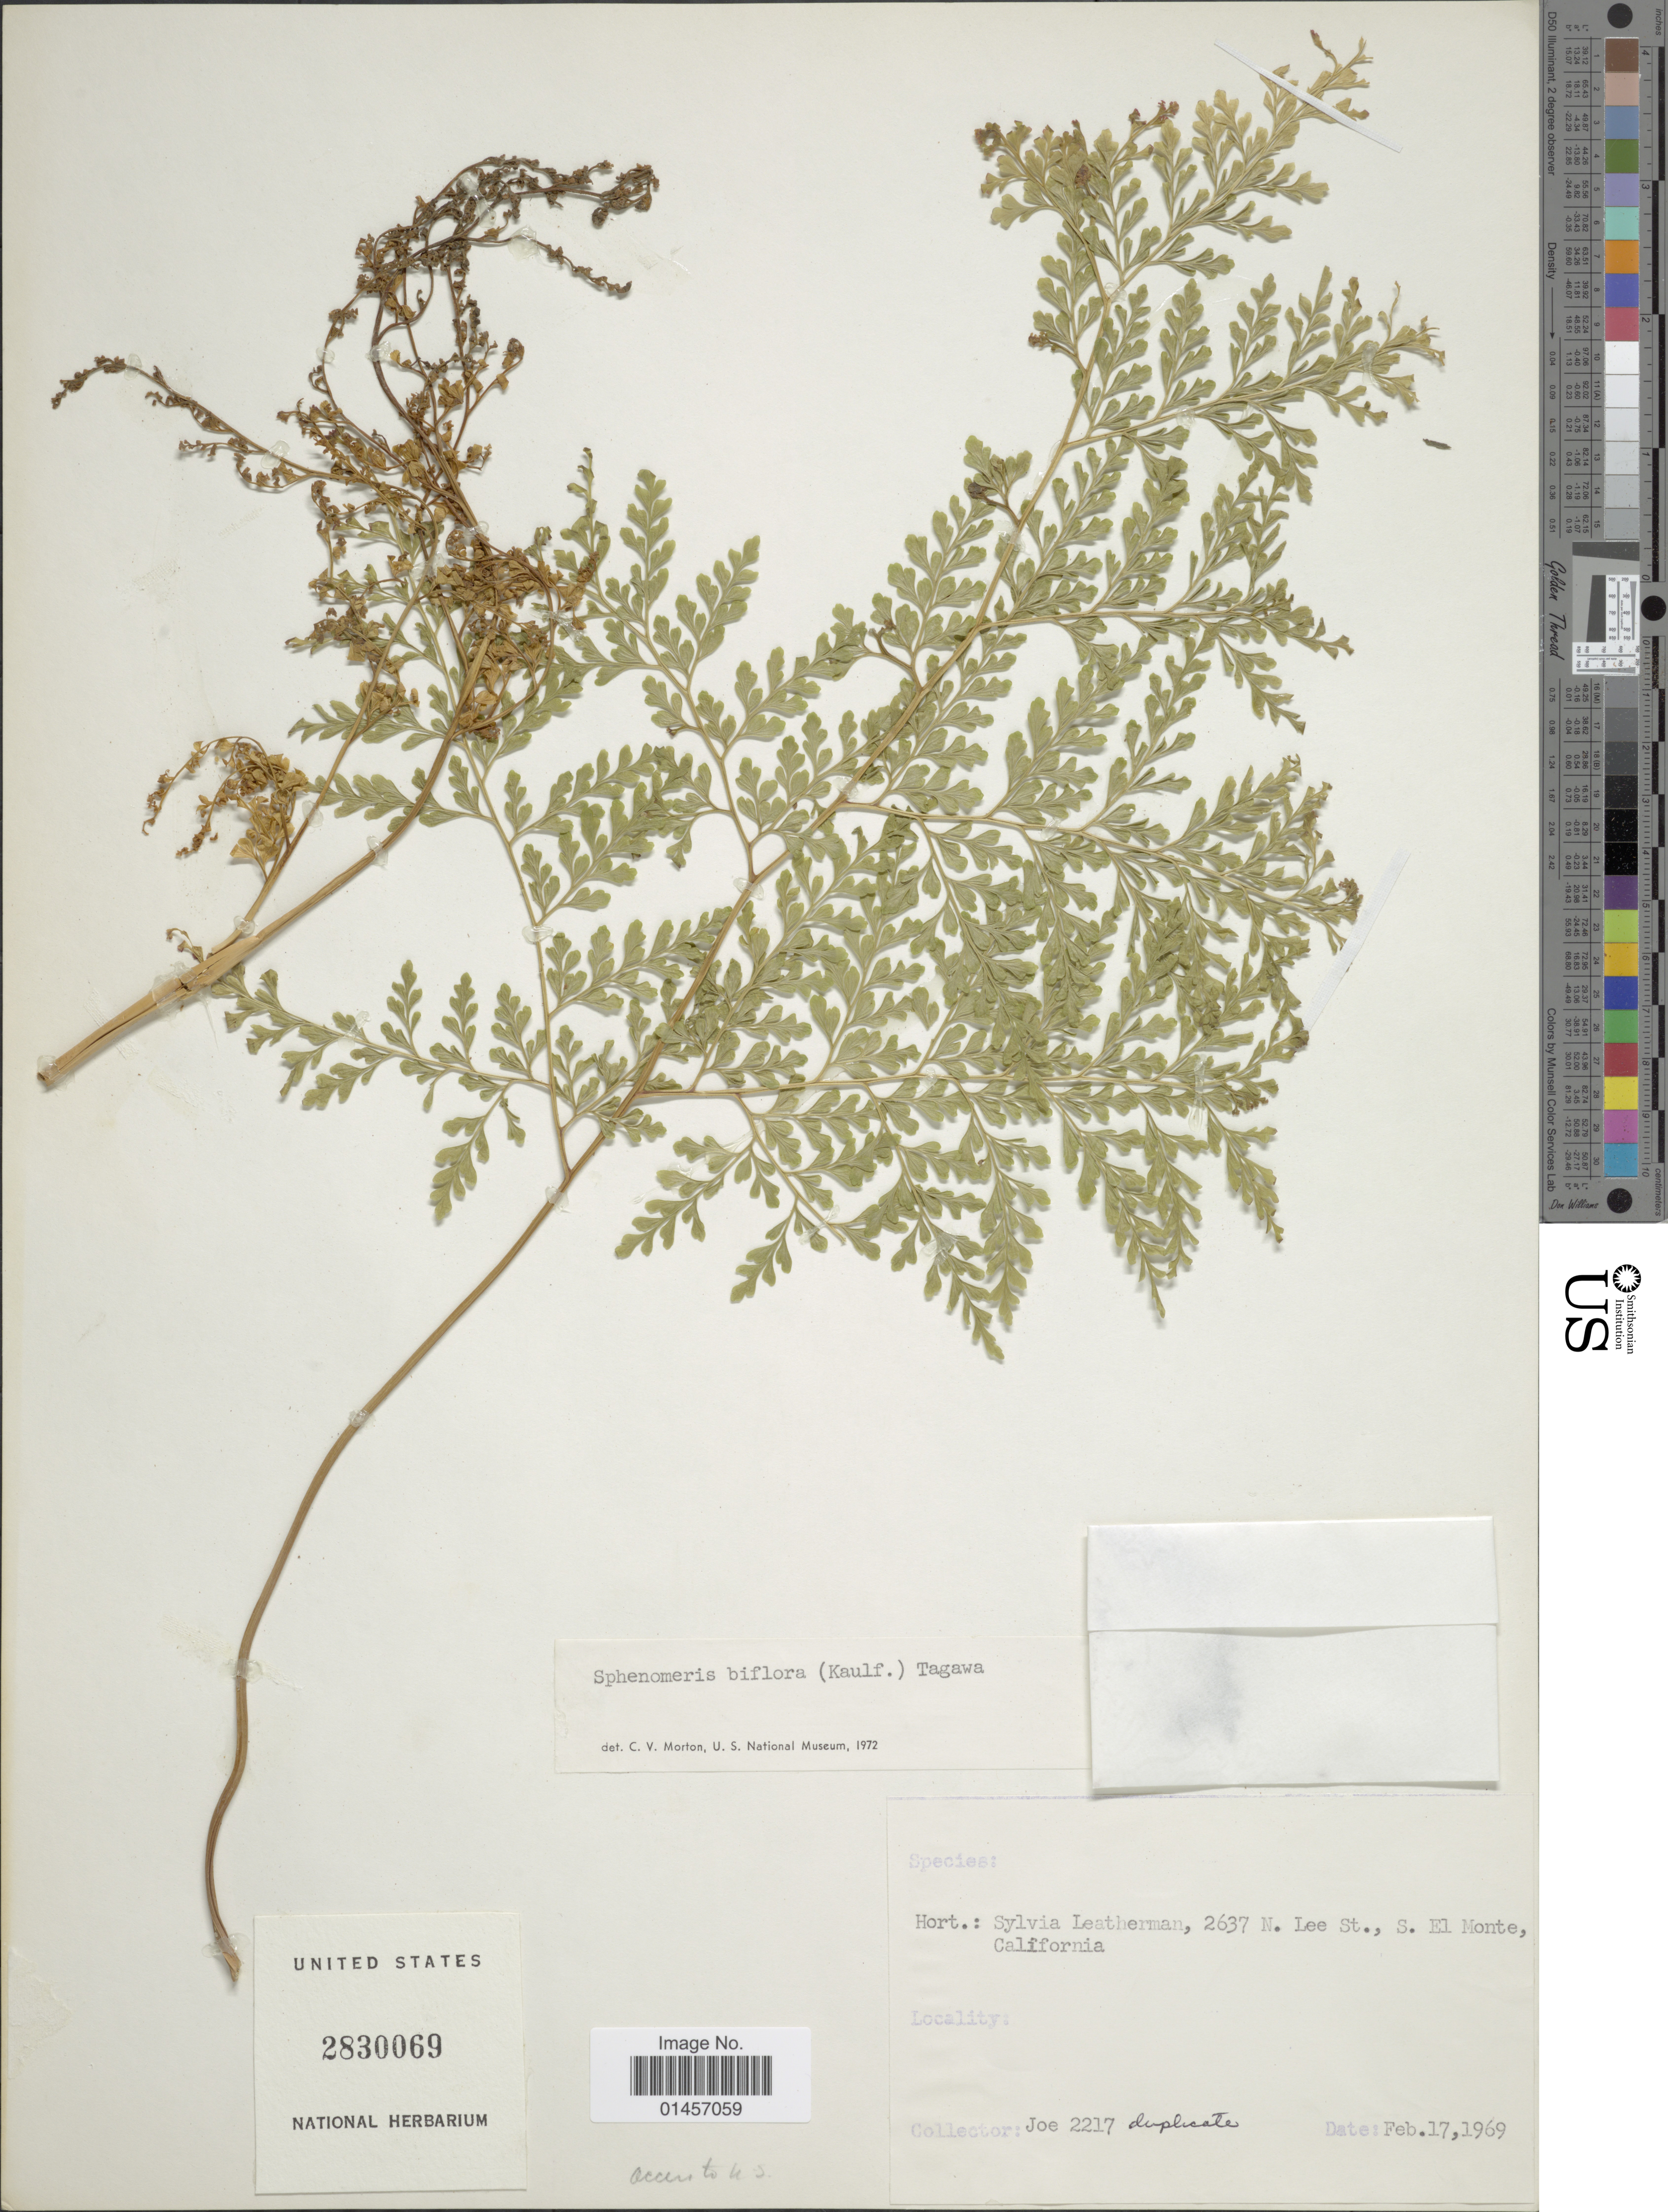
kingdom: Plantae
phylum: Tracheophyta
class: Polypodiopsida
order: Polypodiales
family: Lindsaeaceae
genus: Sphenomeris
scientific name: Sphenomeris biflora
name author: (Kaulf.) Mett.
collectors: Joey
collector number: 2217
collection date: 1969-02-17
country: United States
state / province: California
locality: N. Lee St., S. El Monte, California.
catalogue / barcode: US 2830069